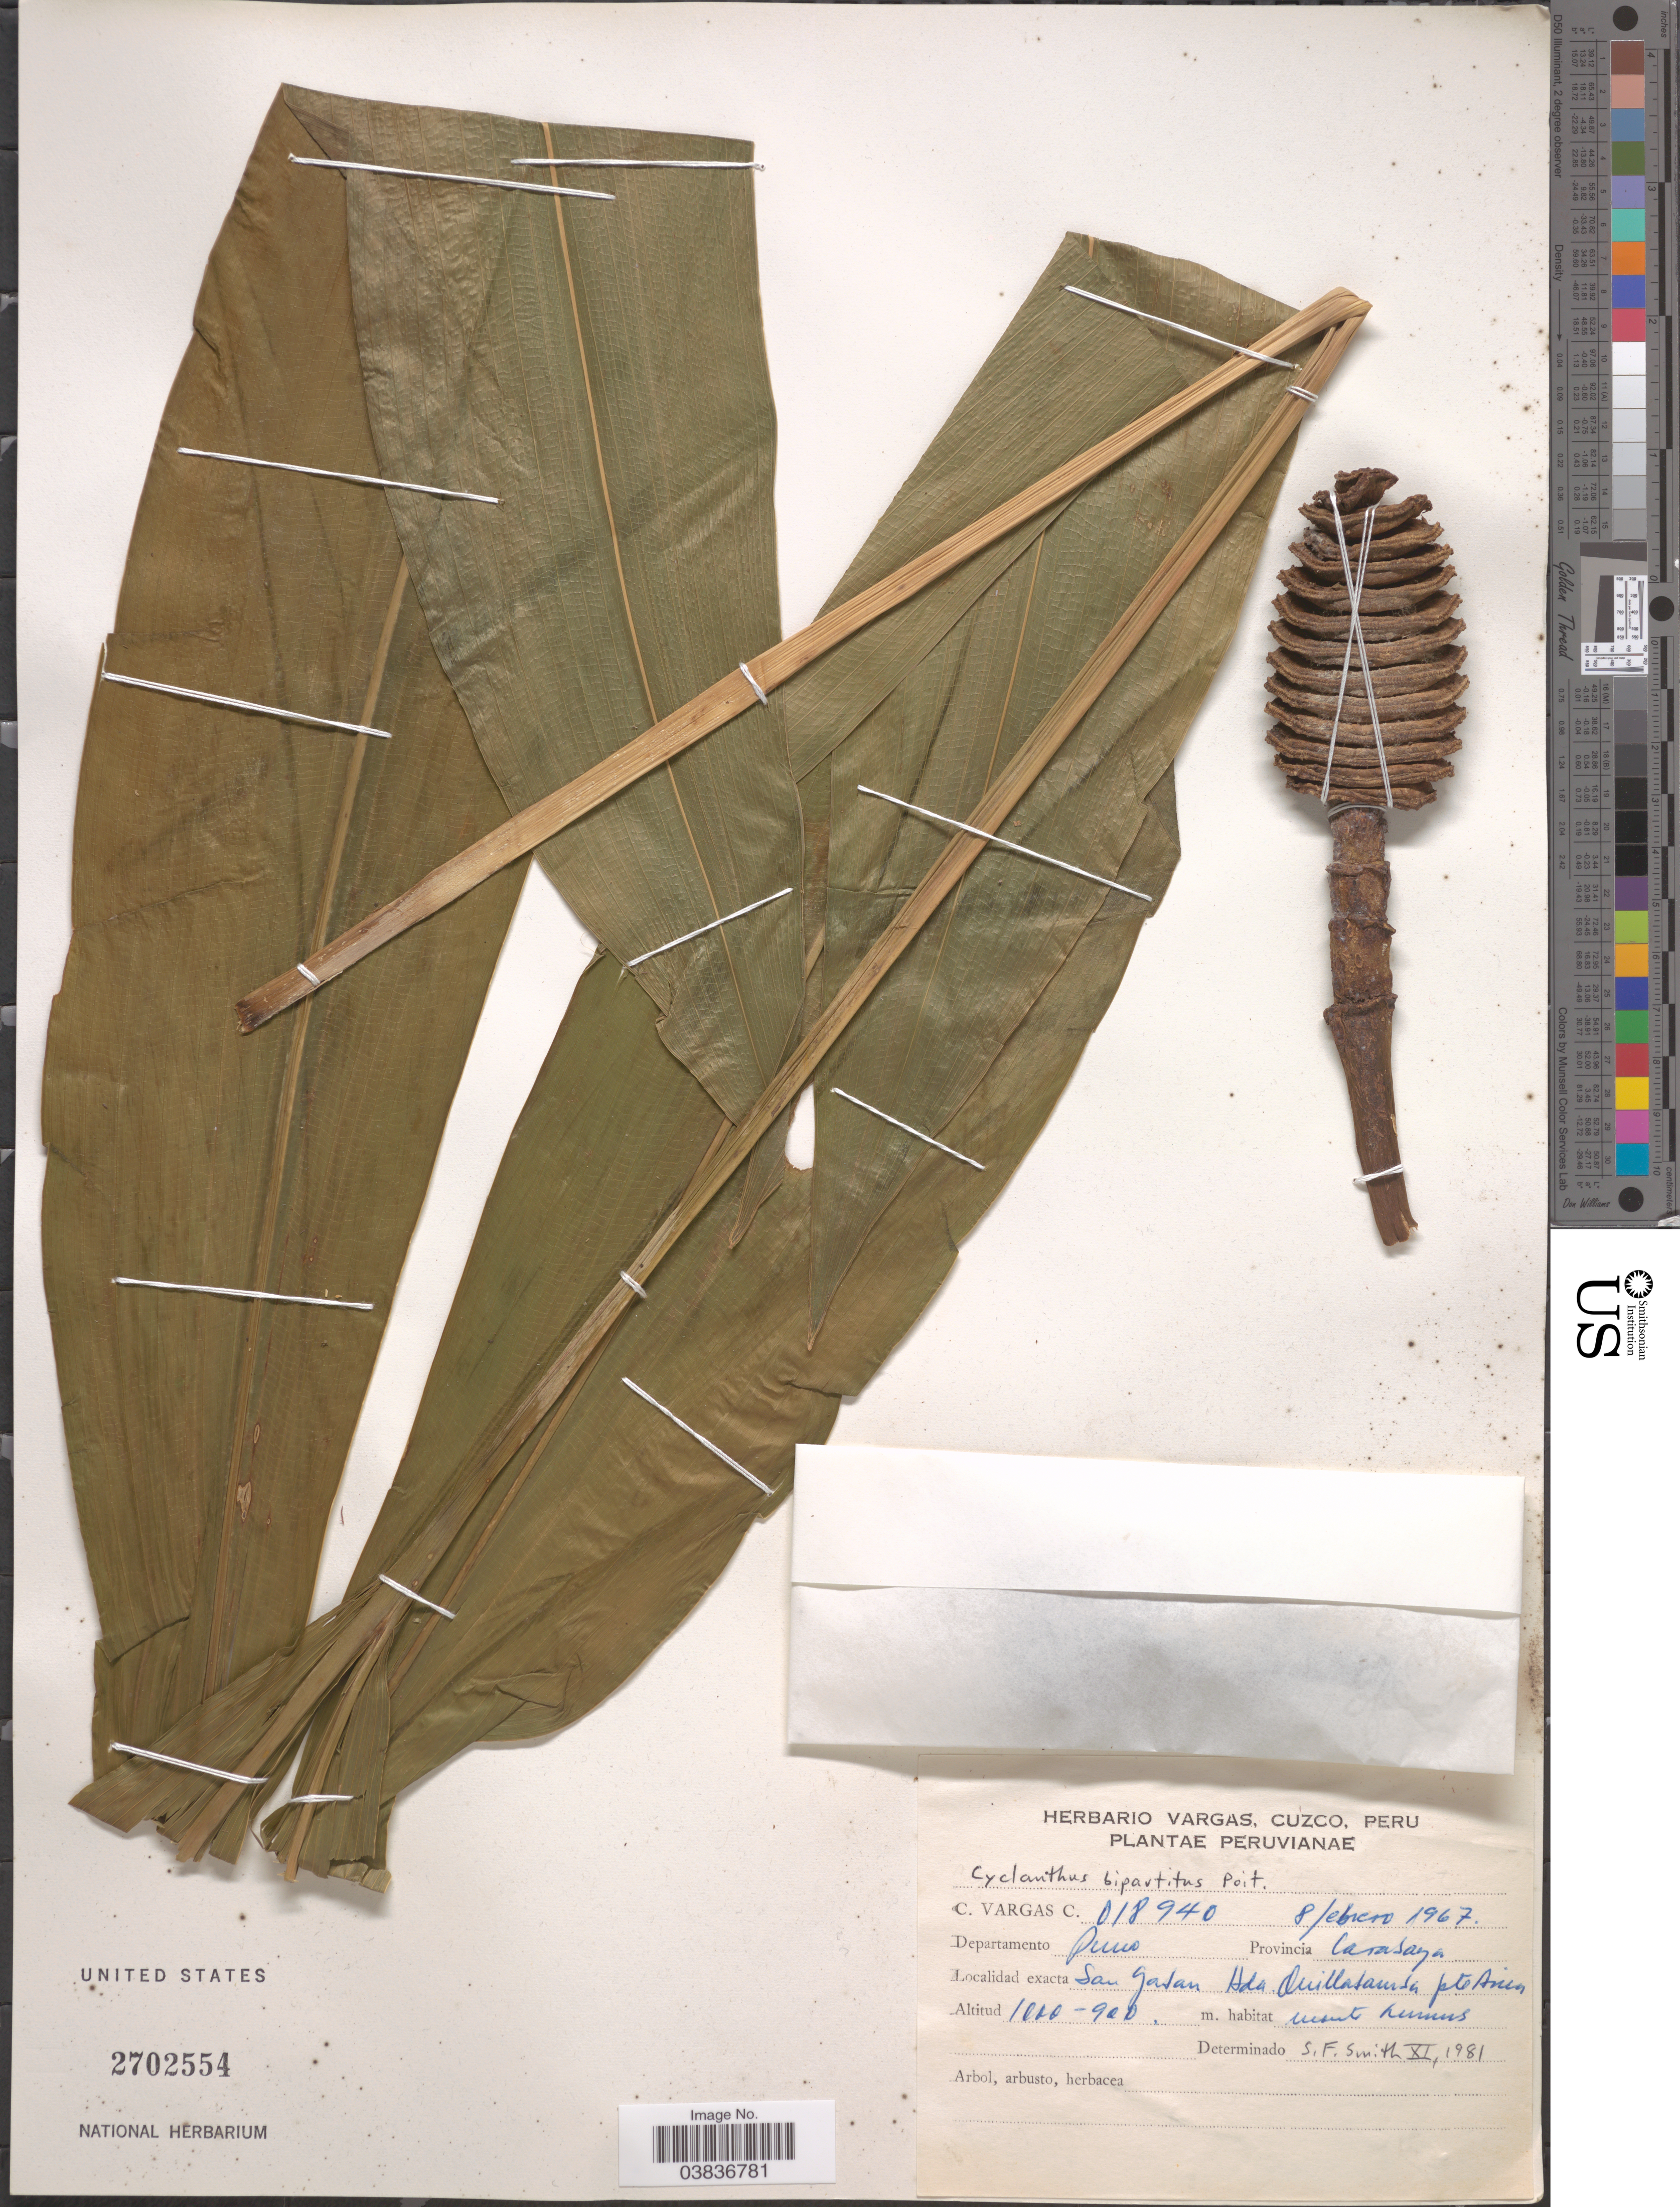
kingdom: Plantae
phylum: Tracheophyta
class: Liliopsida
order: Pandanales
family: Cyclanthaceae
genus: Cyclanthus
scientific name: Cyclanthus bipartitus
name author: Poit. ex A. Rich.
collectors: C. Vargas Calderón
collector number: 018940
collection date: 1967-02-08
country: Peru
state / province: Puno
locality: Departamento Puno. Provincia Carabaya. San Gaban Hda. Quillabamba pto. Area. [interpreted]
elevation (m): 900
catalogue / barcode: US 2702554